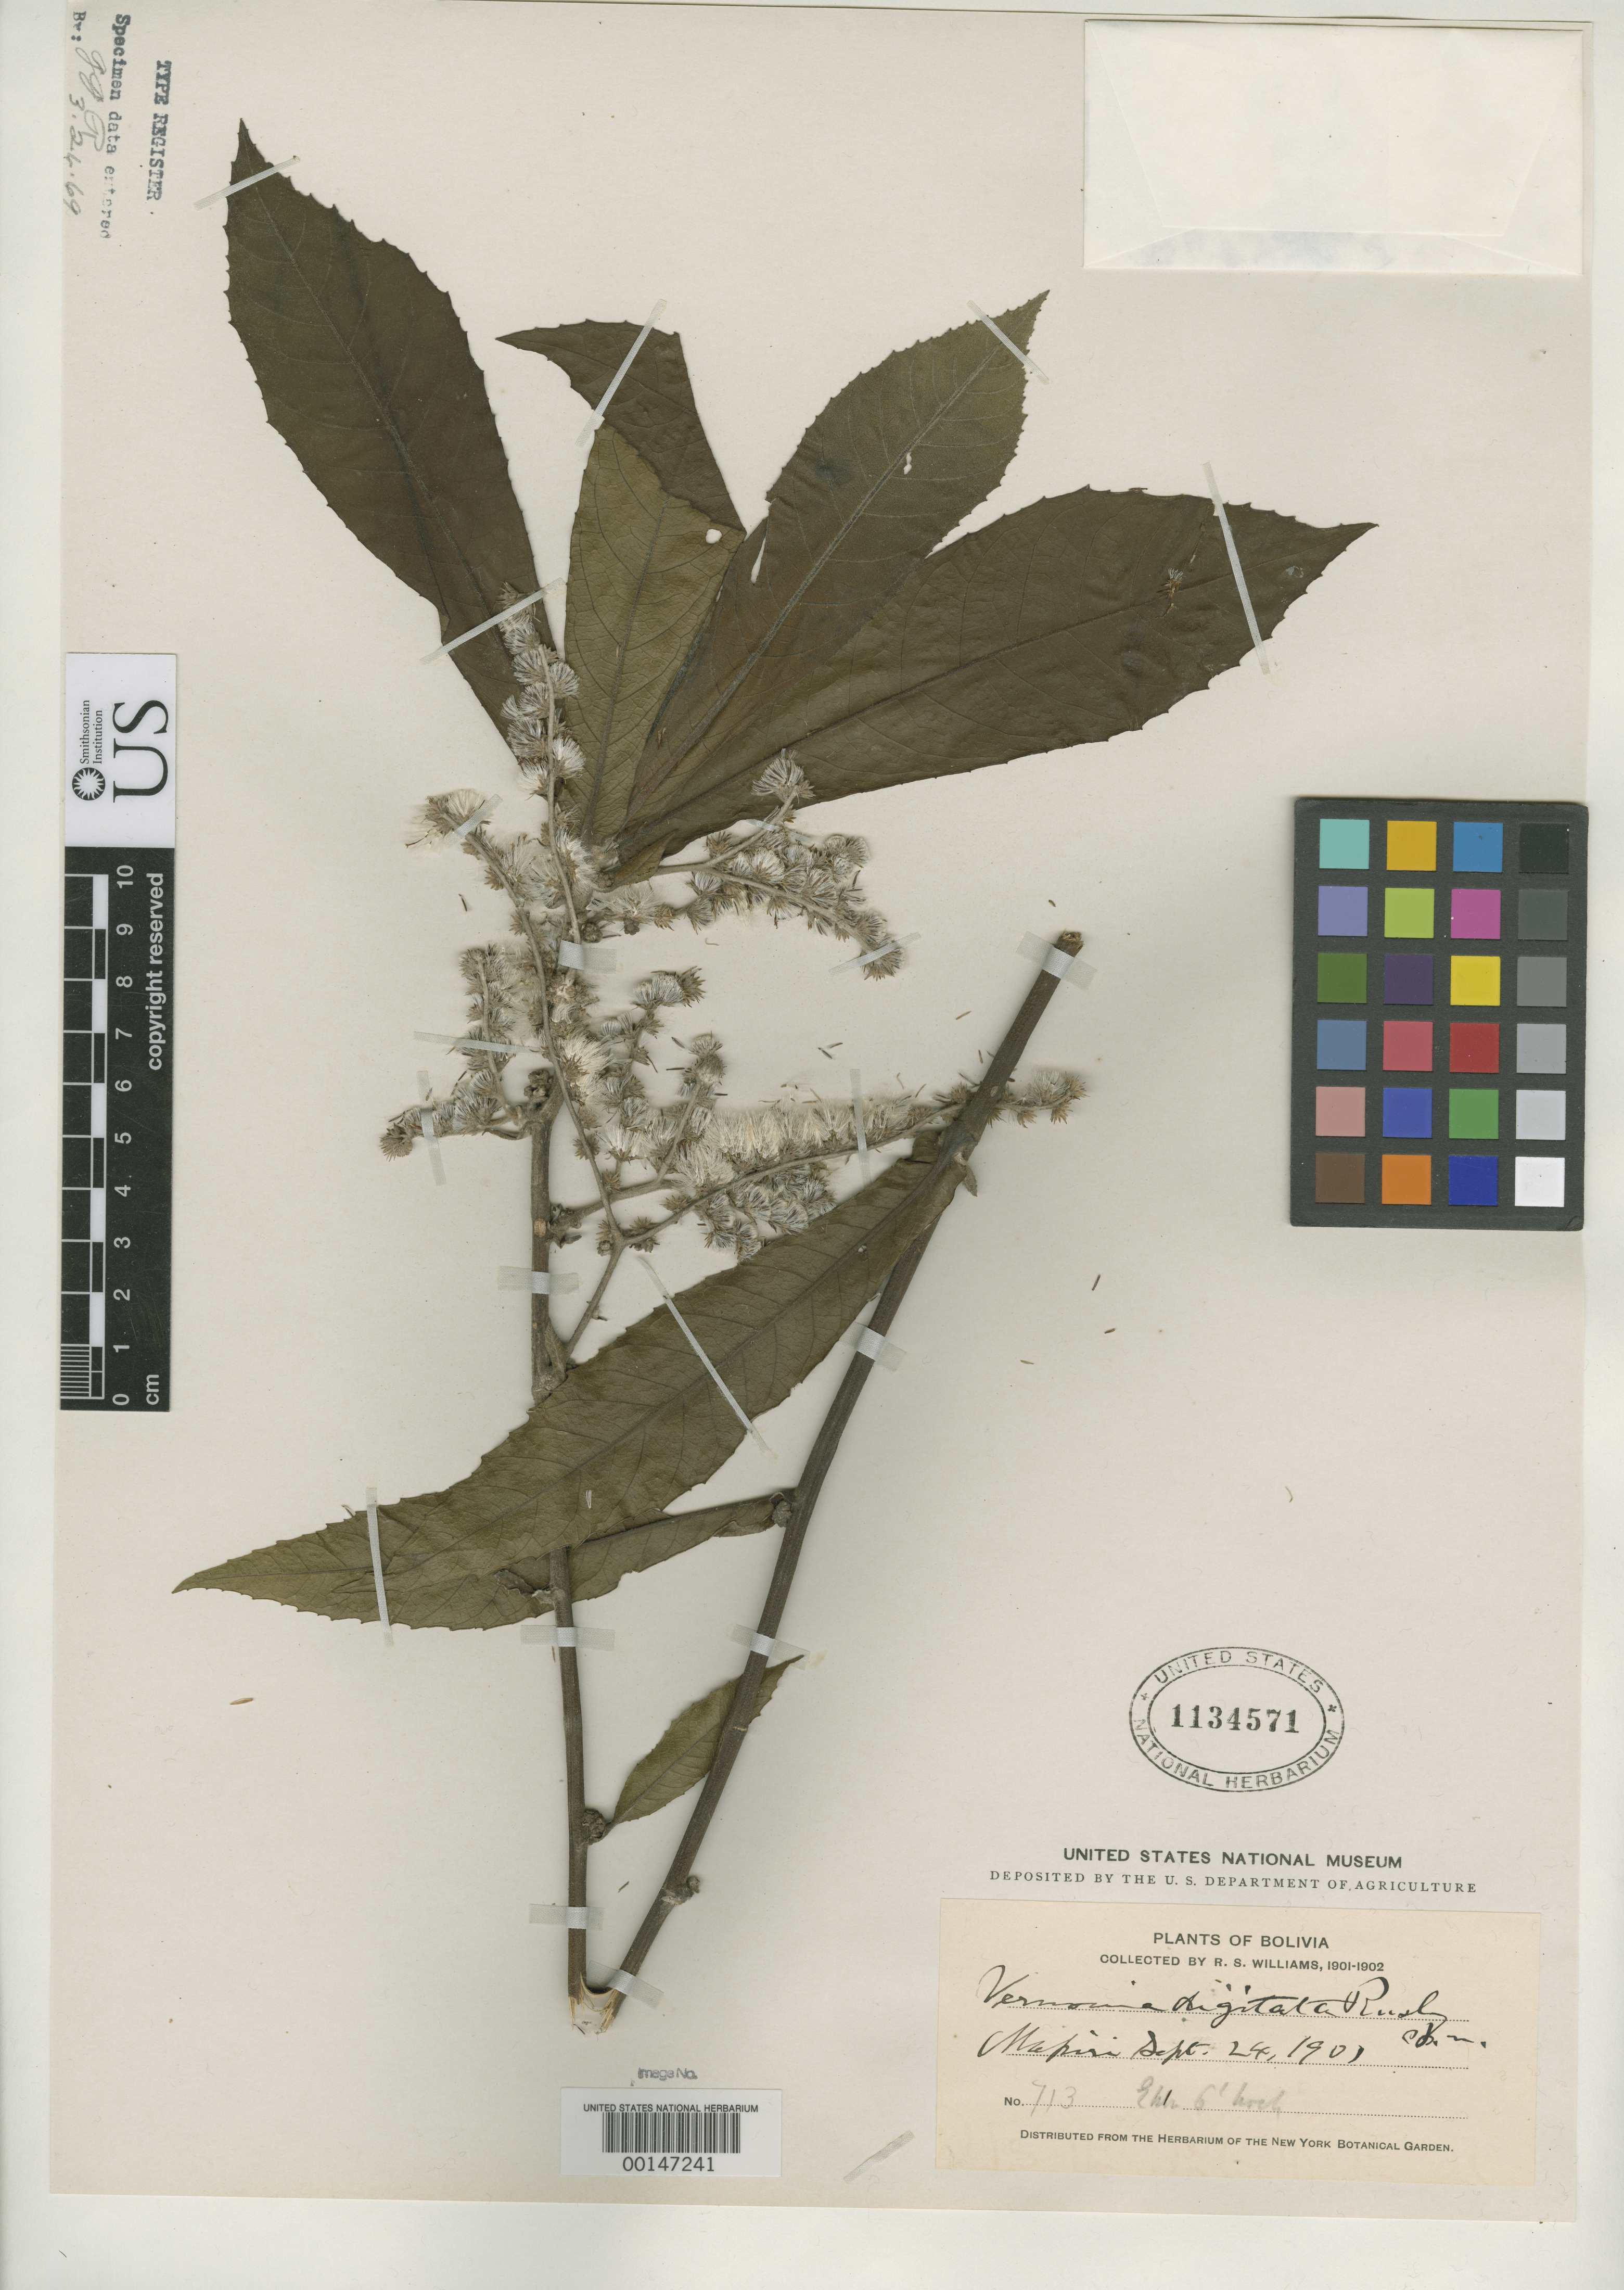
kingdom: Plantae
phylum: Tracheophyta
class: Magnoliopsida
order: Asterales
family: Asteraceae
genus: Vernonia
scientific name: Vernonia digitata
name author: Rusby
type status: Isotype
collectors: R. S. Williams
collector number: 713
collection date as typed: Sep. 24, 1901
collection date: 1901-09-24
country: Bolivia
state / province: La Páz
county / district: Larecaja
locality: Mapiri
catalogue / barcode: US 1134571